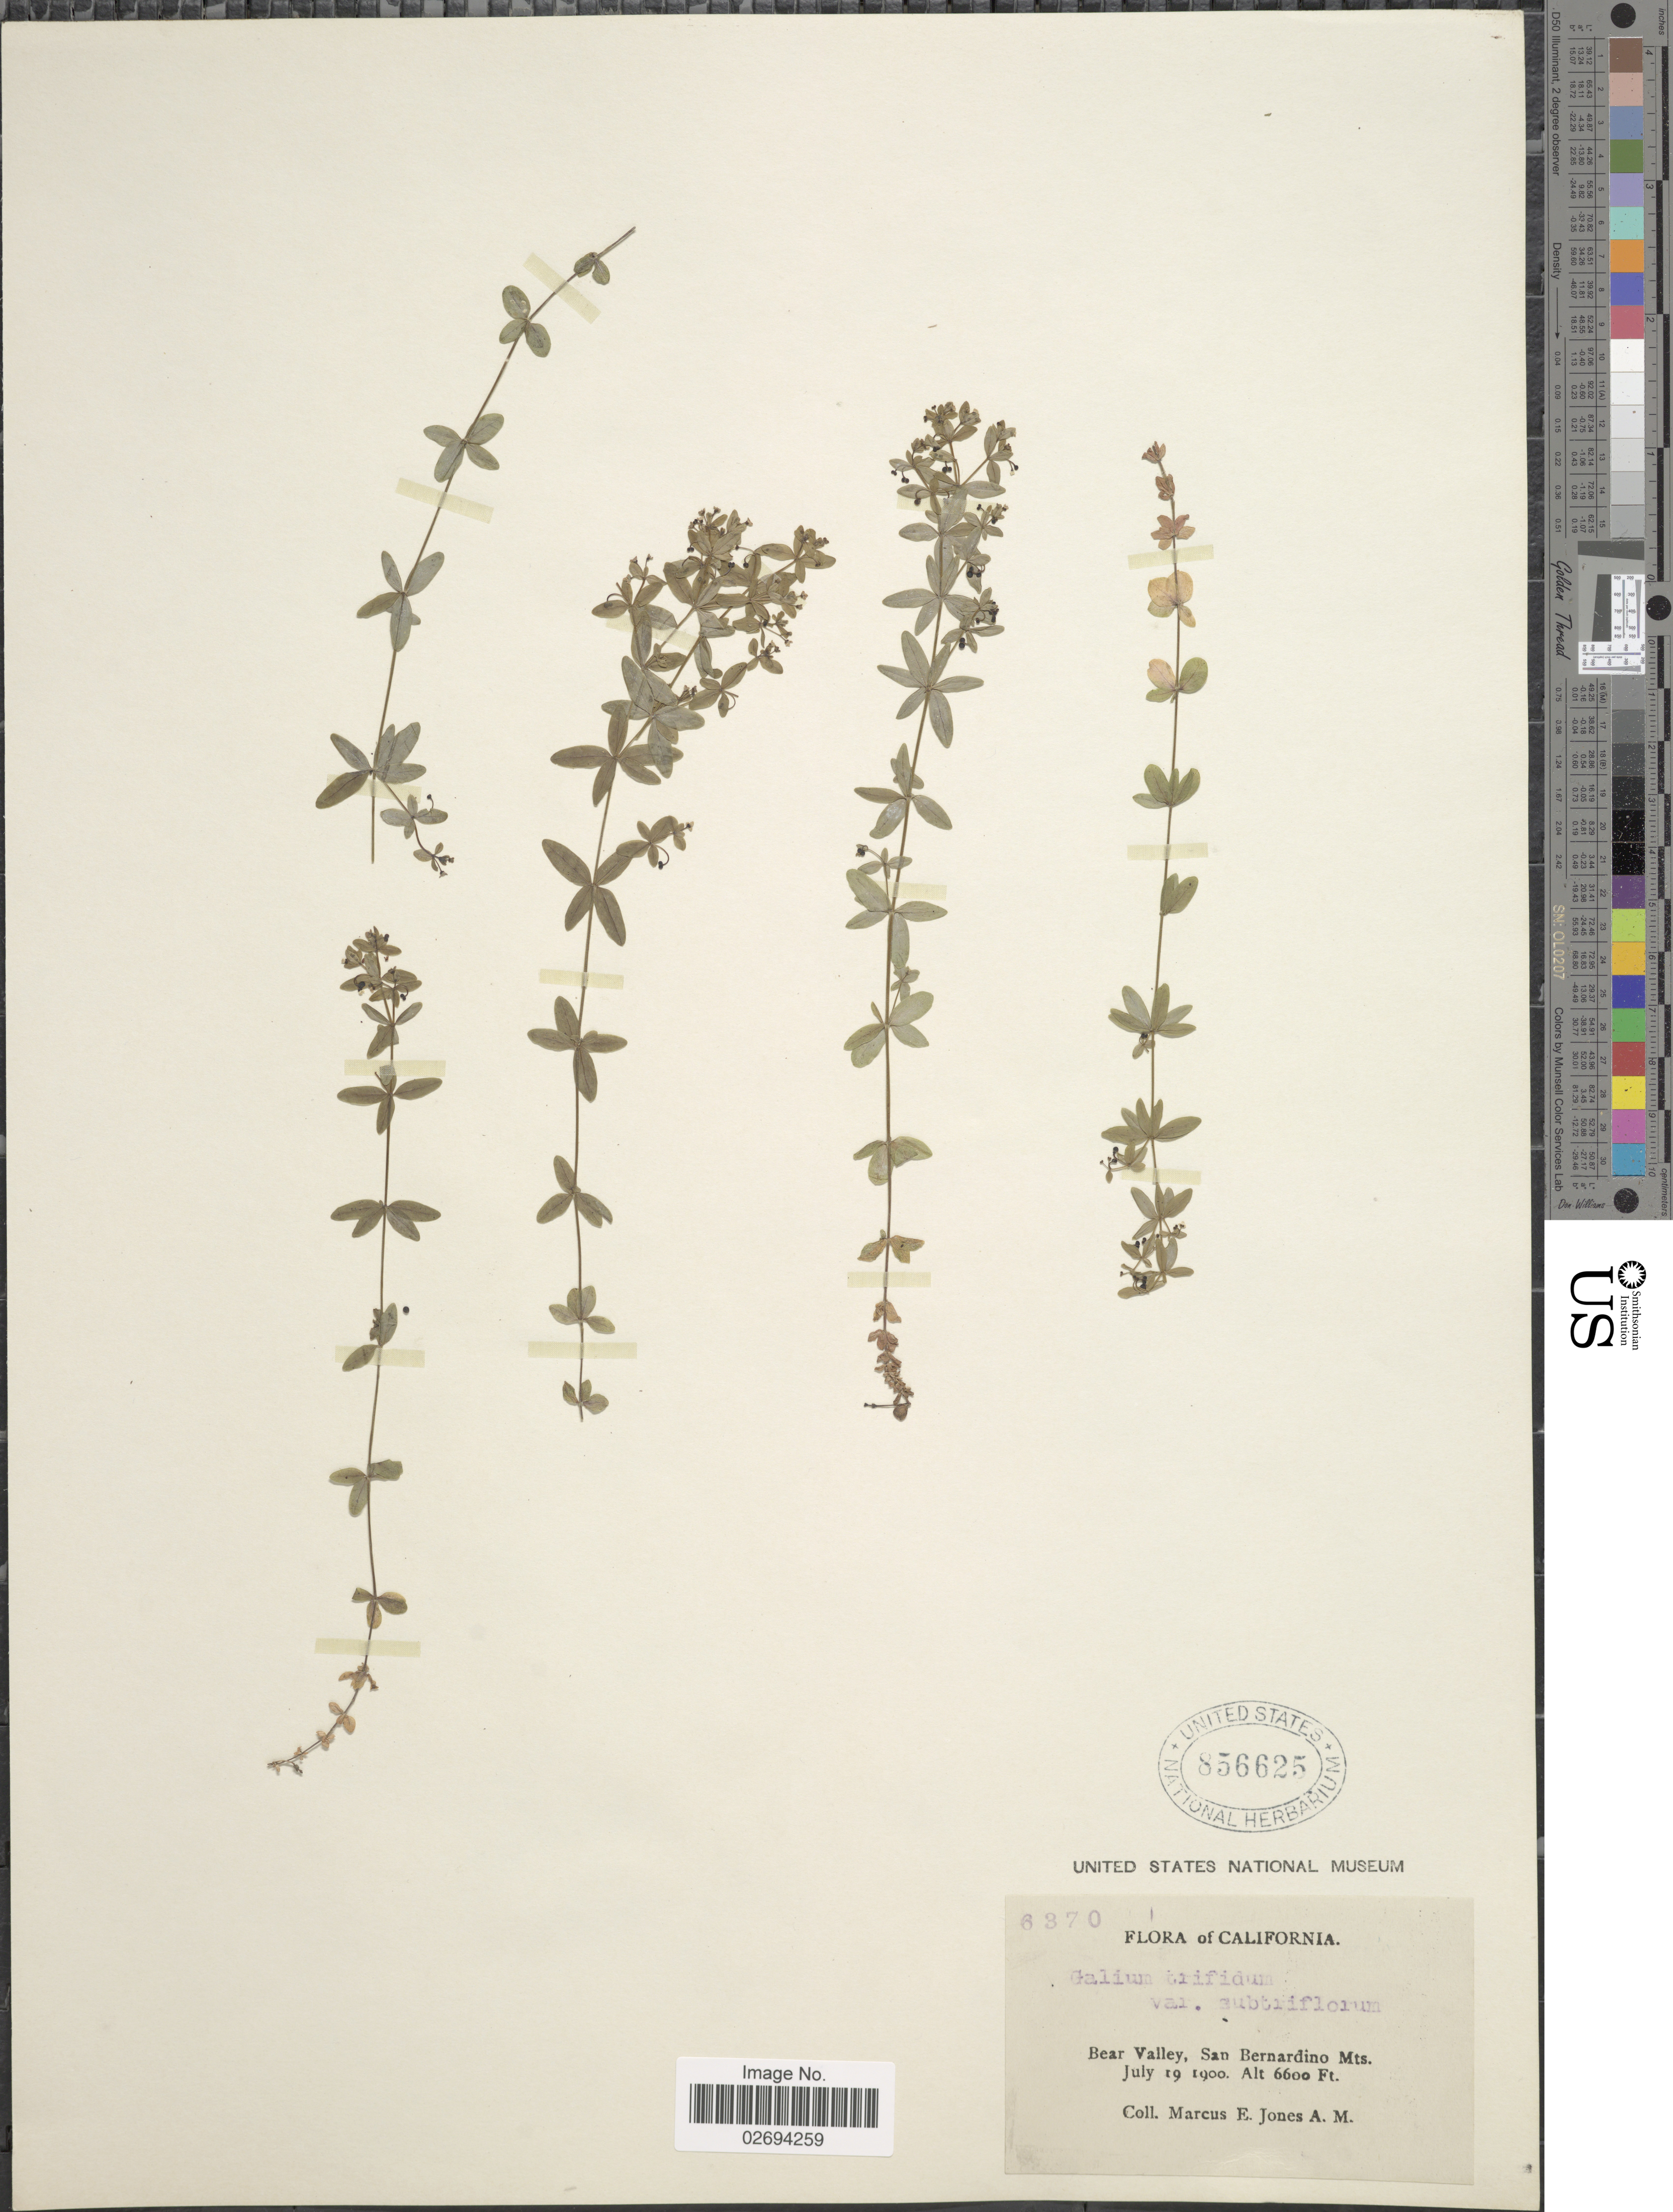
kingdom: Plantae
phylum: Tracheophyta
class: Magnoliopsida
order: Gentianales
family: Rubiaceae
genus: Galium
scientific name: Galium trifidum var. subbiflorum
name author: Wiegand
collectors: M. E. Jones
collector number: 6370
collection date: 1900-07-19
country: United States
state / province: California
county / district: San Bernardino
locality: Bear Valley, San Bernardino Mts.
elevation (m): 2012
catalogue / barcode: US 856625